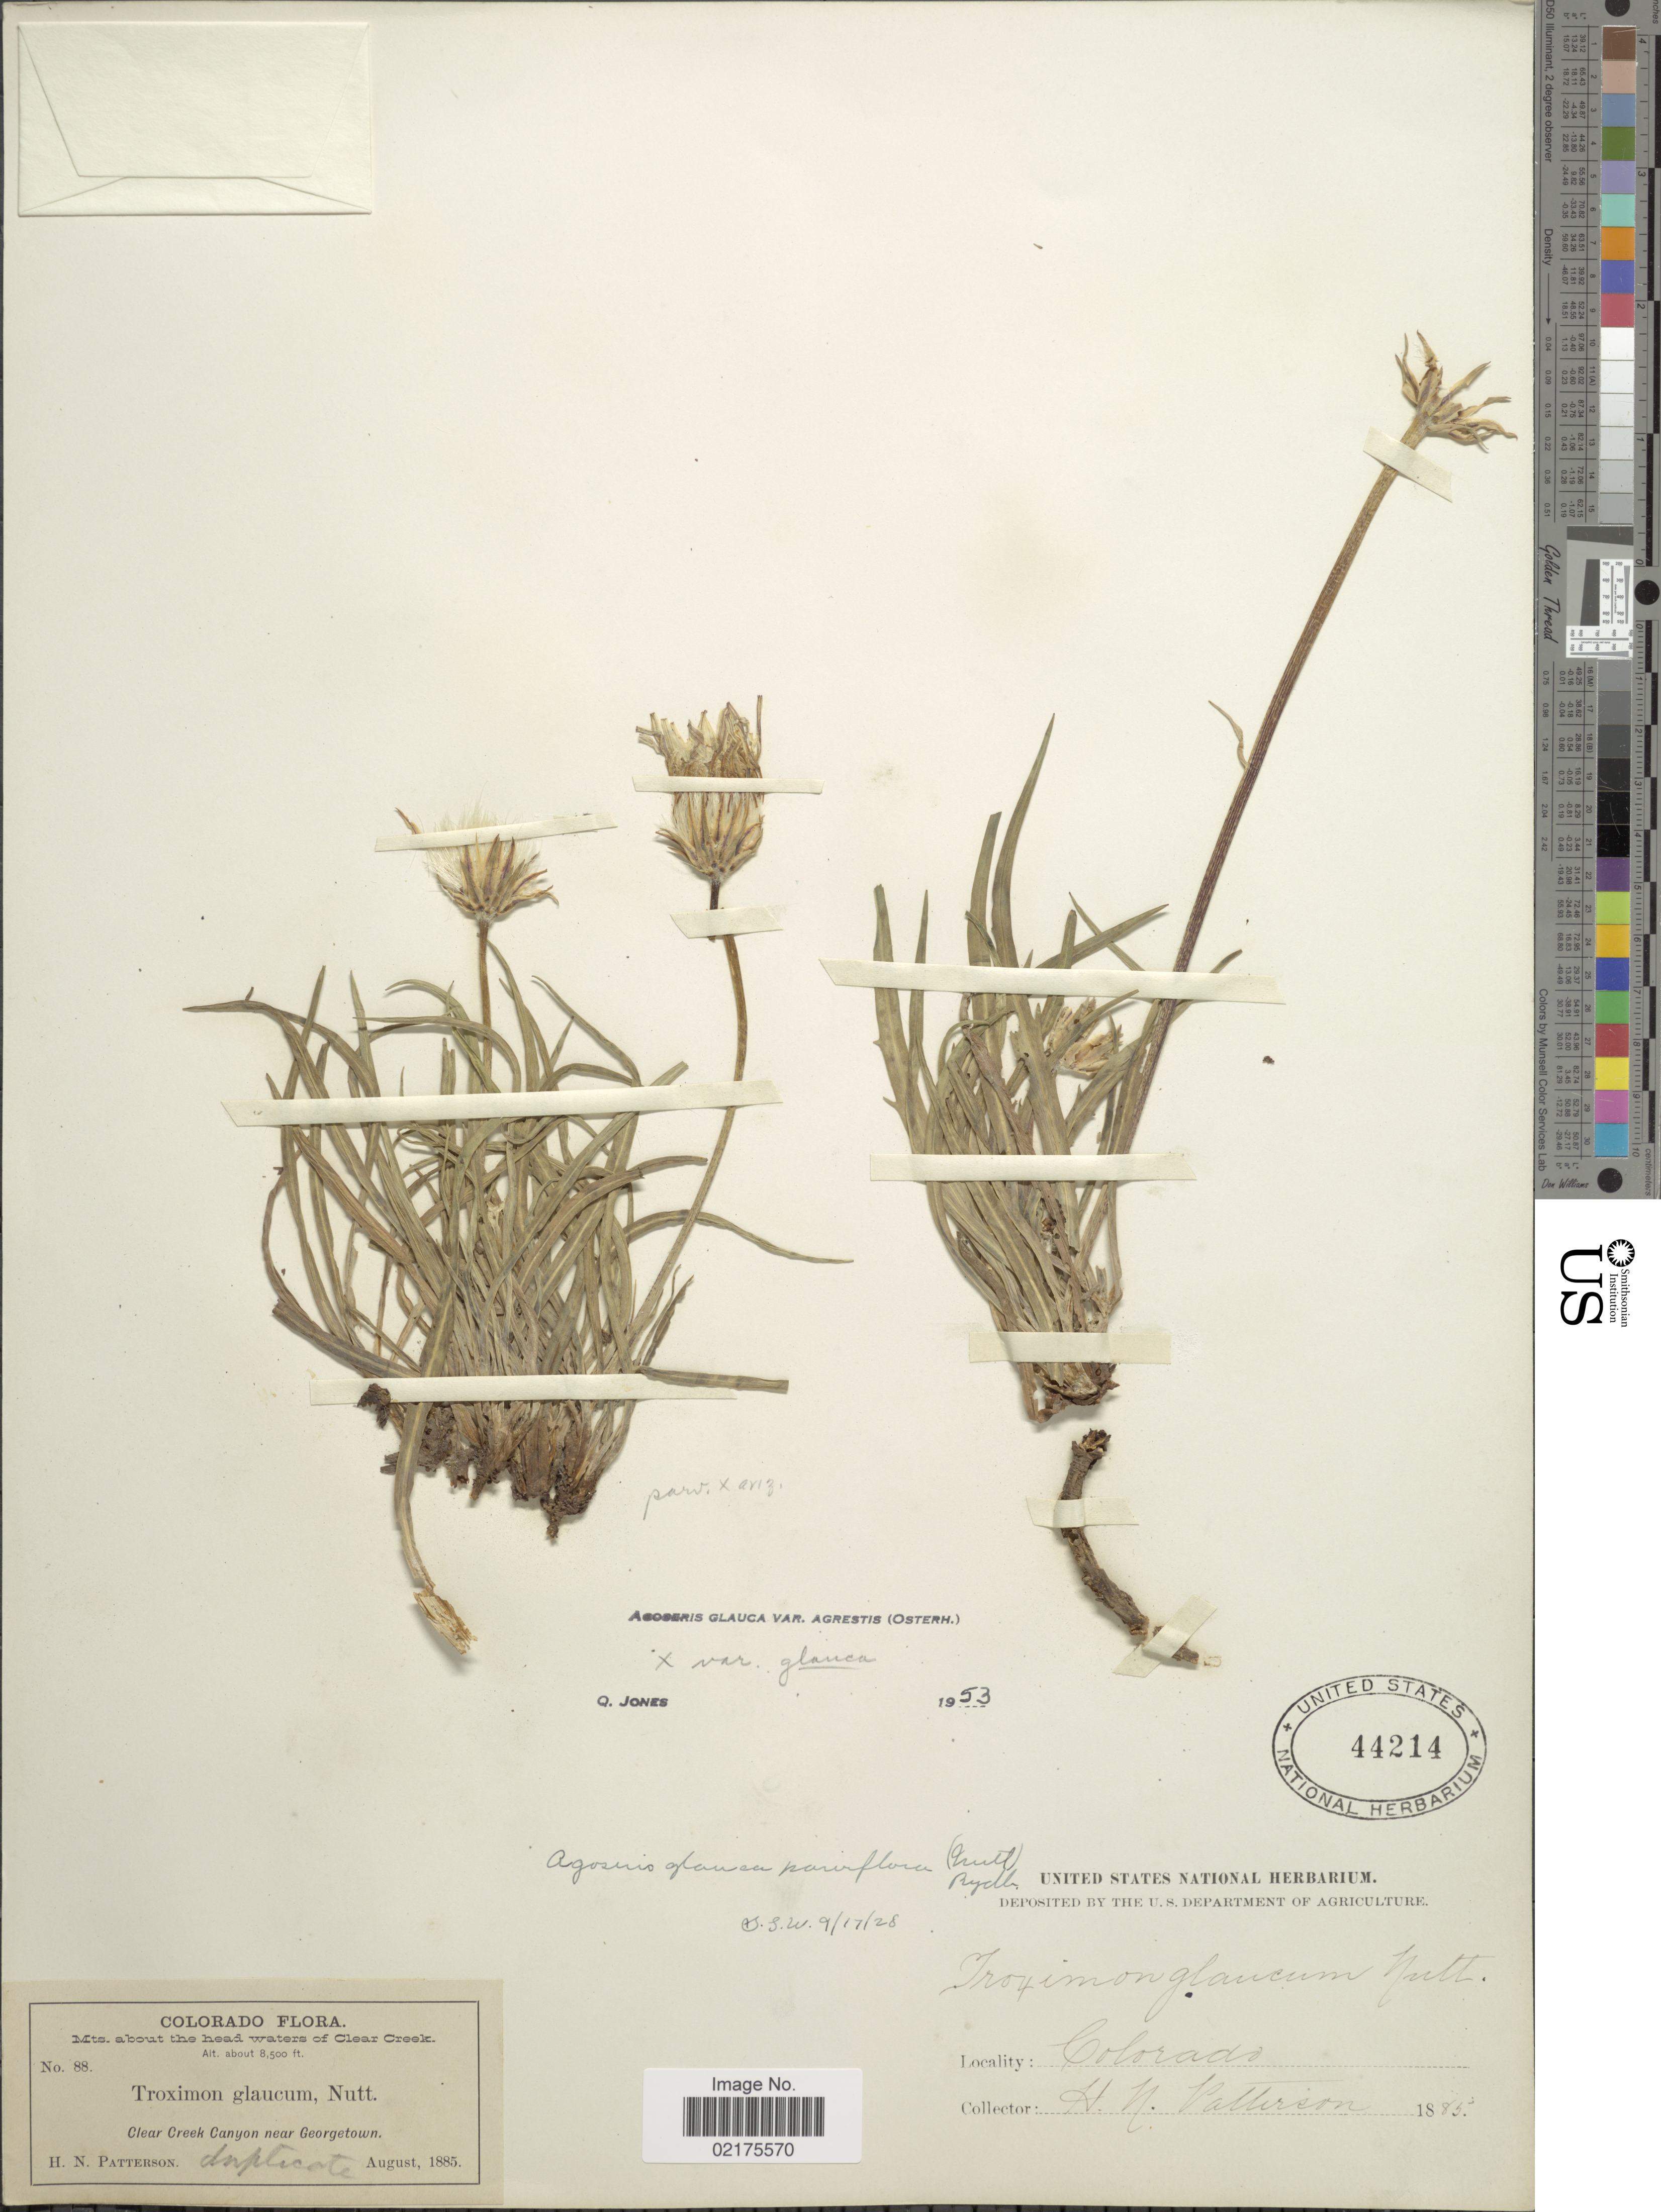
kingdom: Plantae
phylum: Tracheophyta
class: Magnoliopsida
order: Asterales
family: Asteraceae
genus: Agoseris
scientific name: Agoseris glauca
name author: (Pursh) Raf.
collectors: H. N. Patterson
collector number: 88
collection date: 1885-08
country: United States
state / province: Colorado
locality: Mts. about the head waters of Clear Creek, Clear Creek Canyon near Georgetown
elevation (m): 2591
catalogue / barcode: US 44214